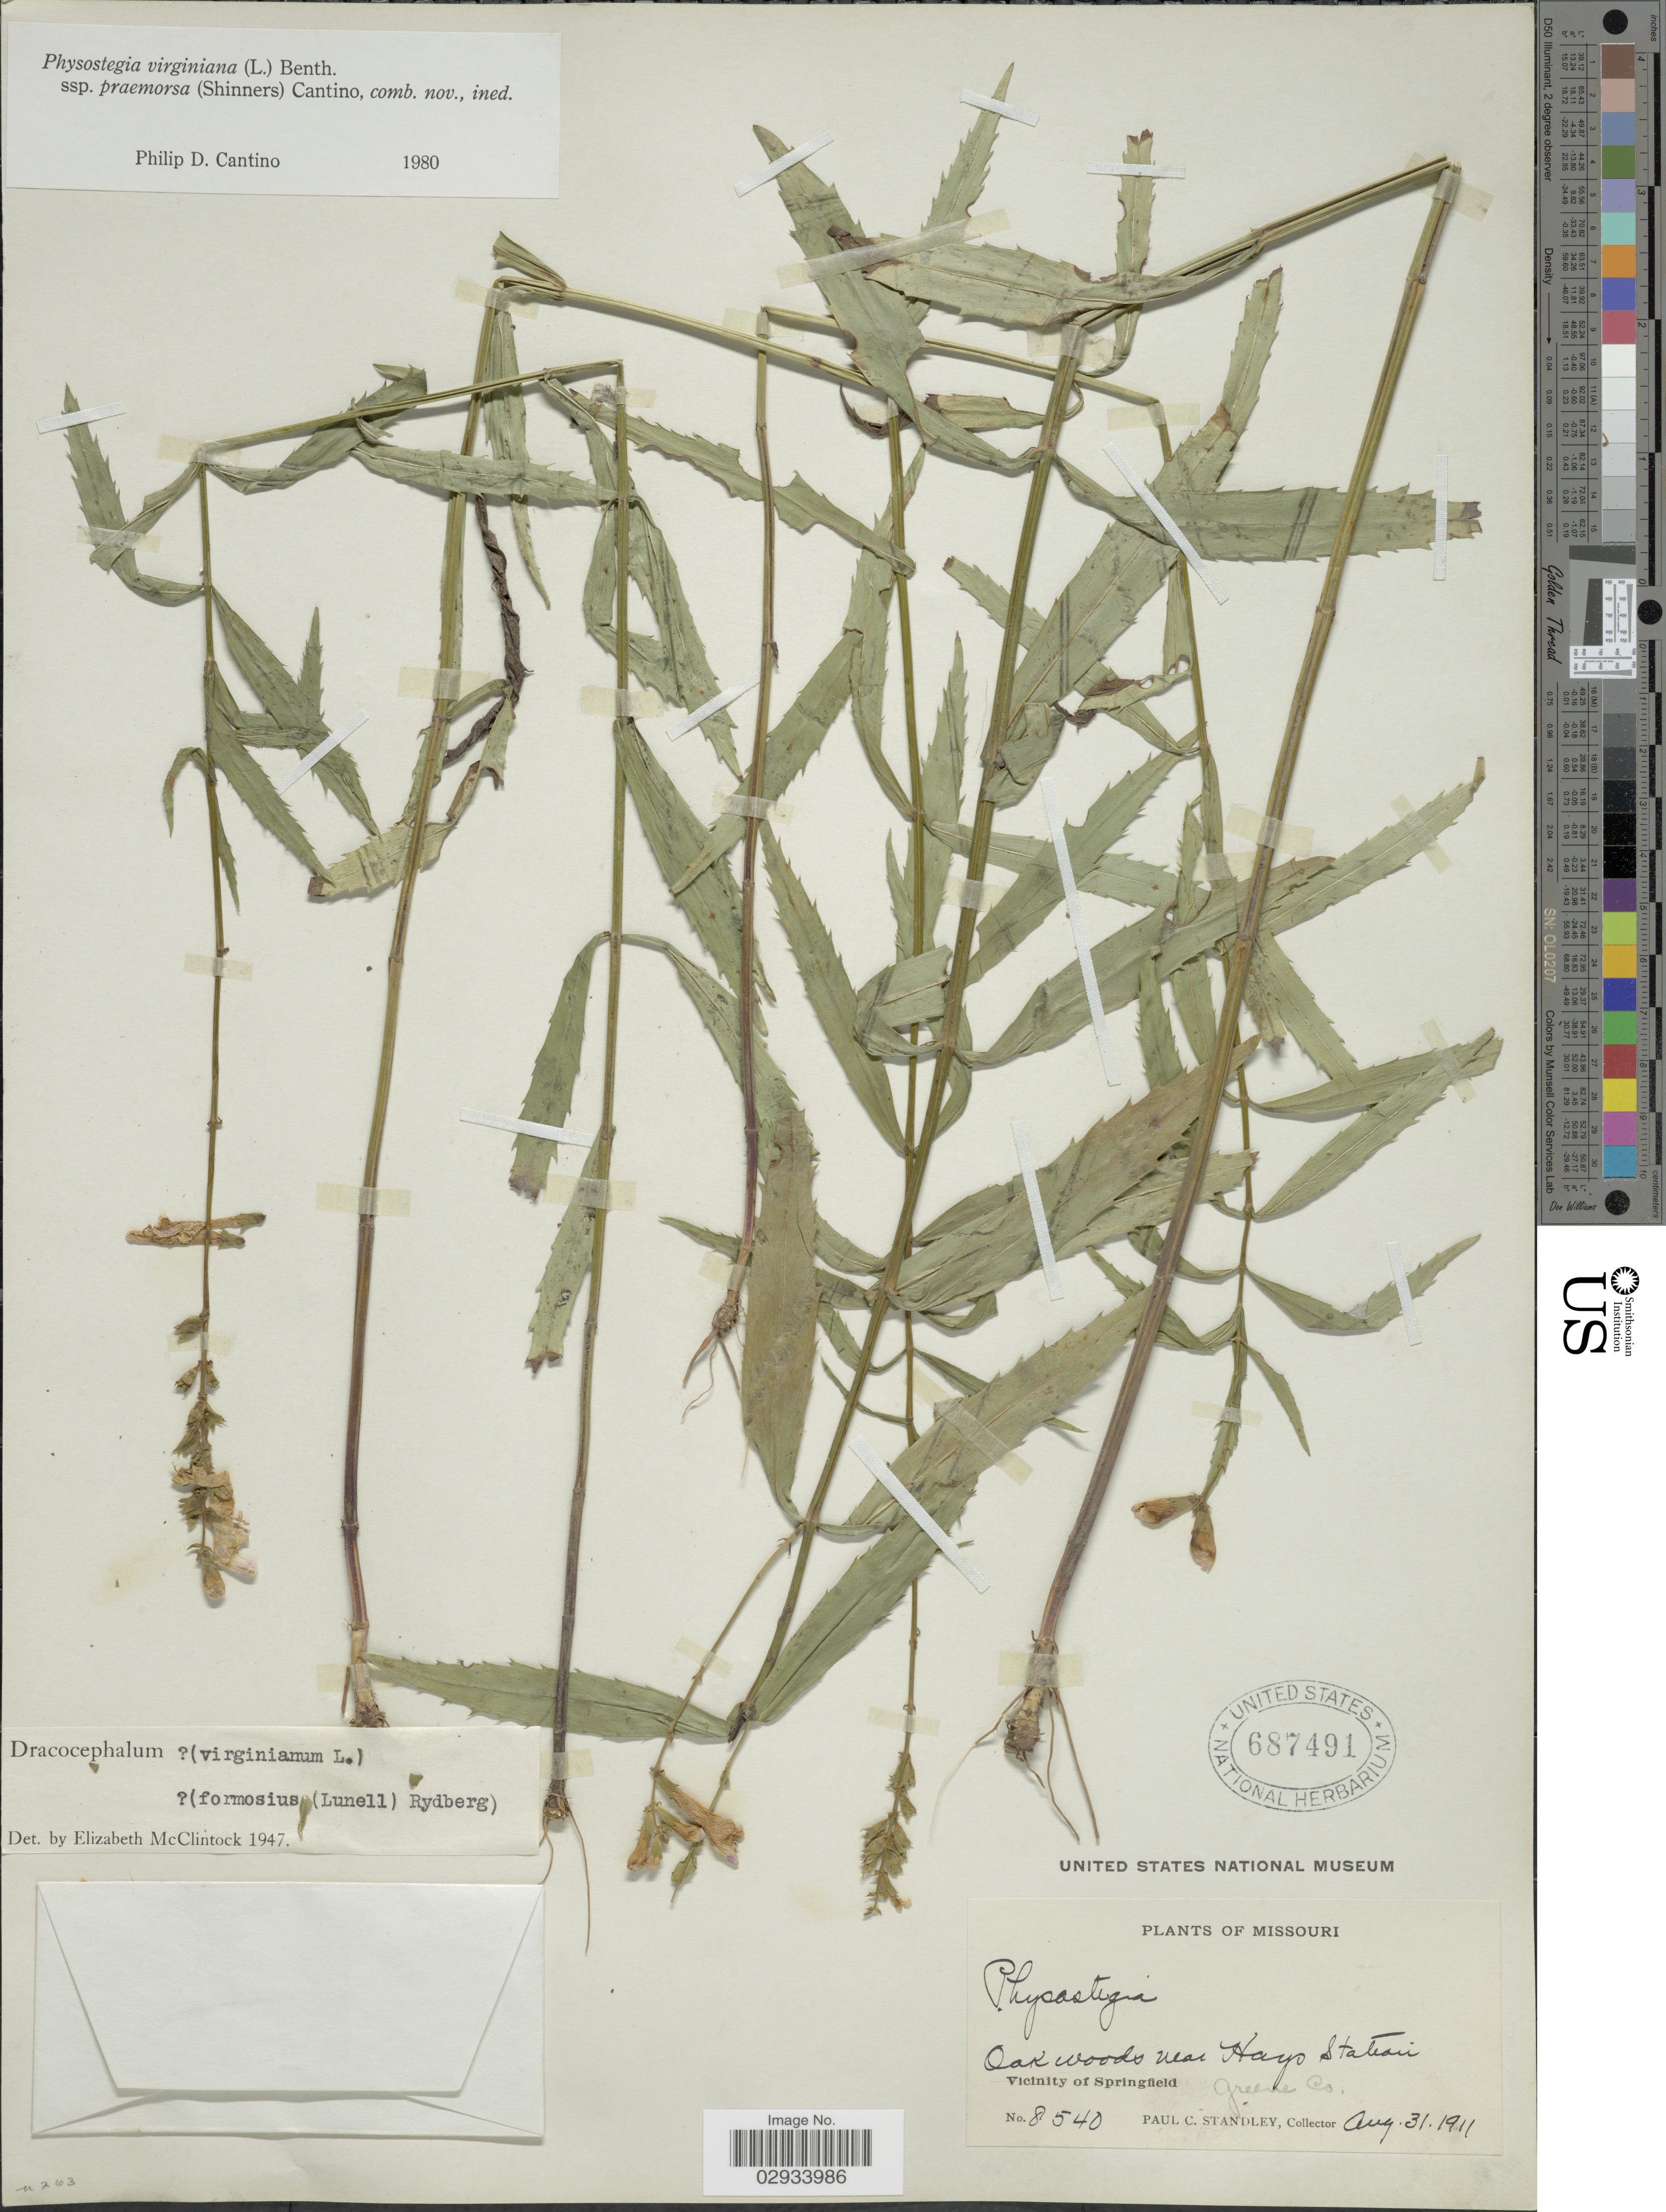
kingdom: Plantae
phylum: Tracheophyta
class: Magnoliopsida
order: Lamiales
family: Lamiaceae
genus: Physostegia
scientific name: Physostegia virginiana subsp. praemorsa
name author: (Shinners) P.D. Cantino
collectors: P. C. Standley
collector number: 8540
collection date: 1911-08-31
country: United States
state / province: Missouri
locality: Oakwoods near Hayo Station, Vicinity of Springfield. Greene Co.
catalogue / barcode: US 687491